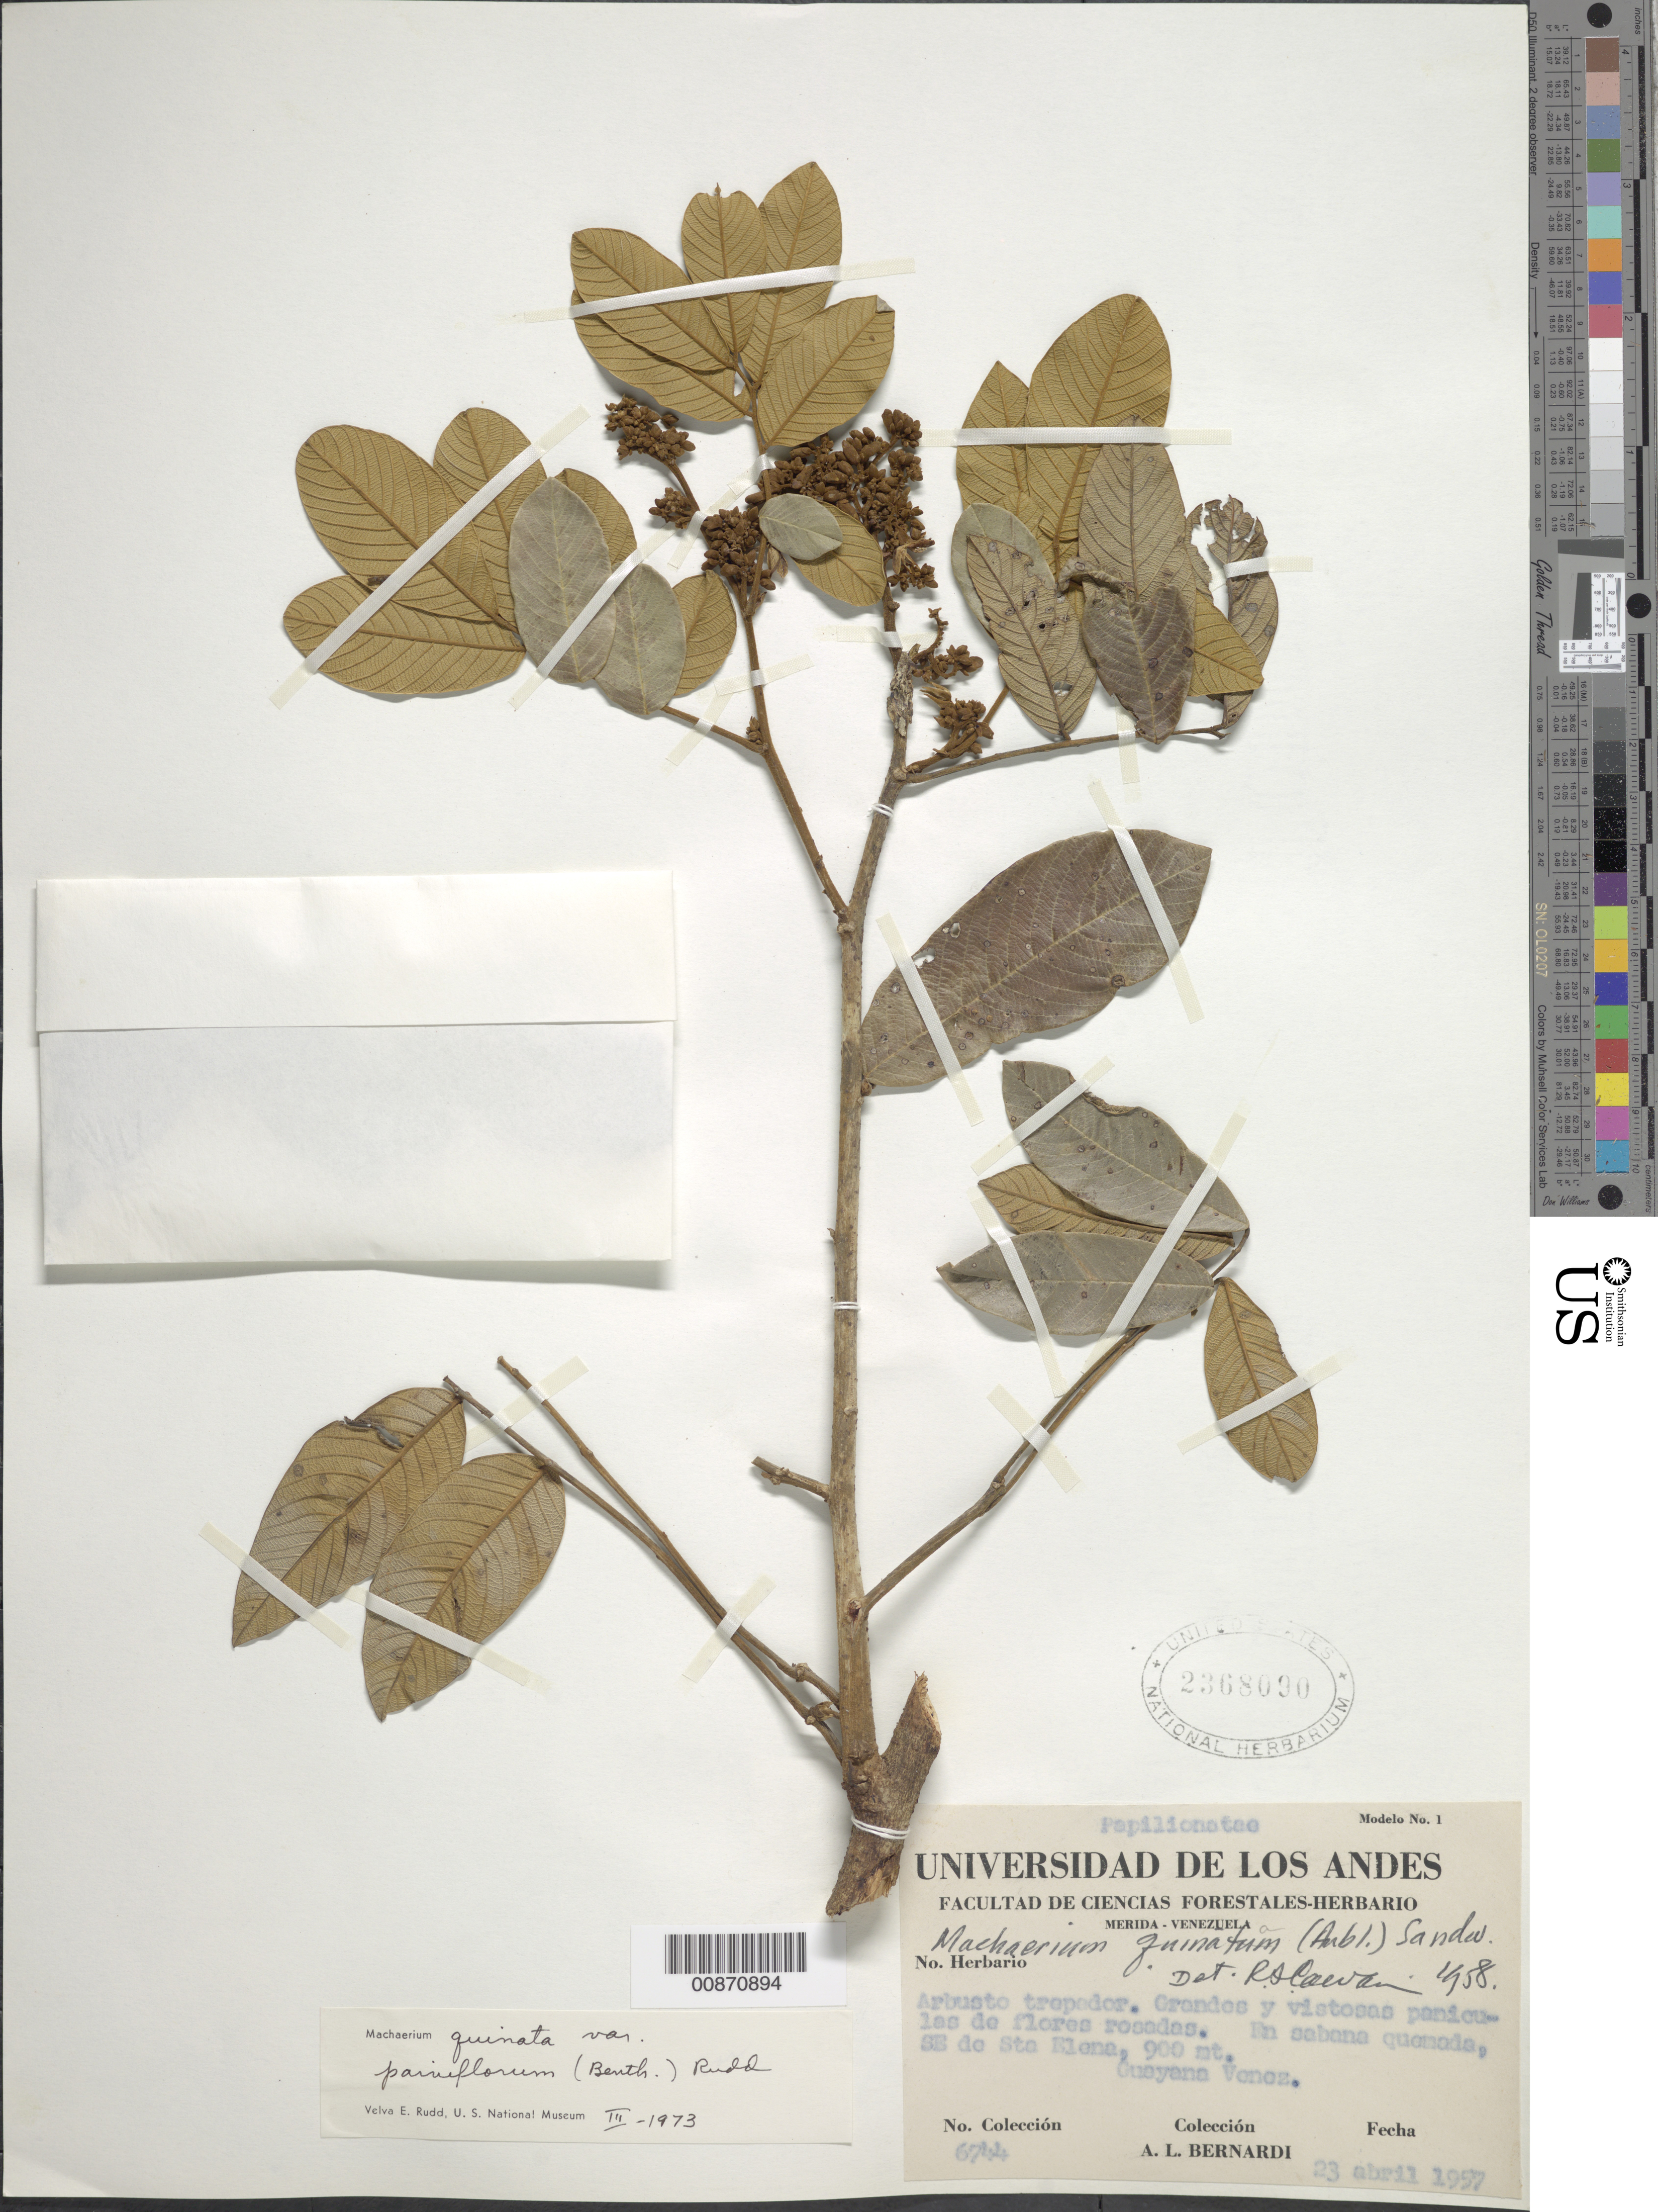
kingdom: Plantae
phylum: Tracheophyta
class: Magnoliopsida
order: Fabales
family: Fabaceae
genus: Machaerium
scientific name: Machaerium quinatum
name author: (Aubl.) Sandwith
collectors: A. L. Bernardi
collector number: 6744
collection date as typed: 23-Apr-57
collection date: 1957-04-23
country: Venezuela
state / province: Bolívar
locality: Sta. Elena de Uairén, SE of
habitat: Sabana quemada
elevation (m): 900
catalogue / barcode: US 2368090